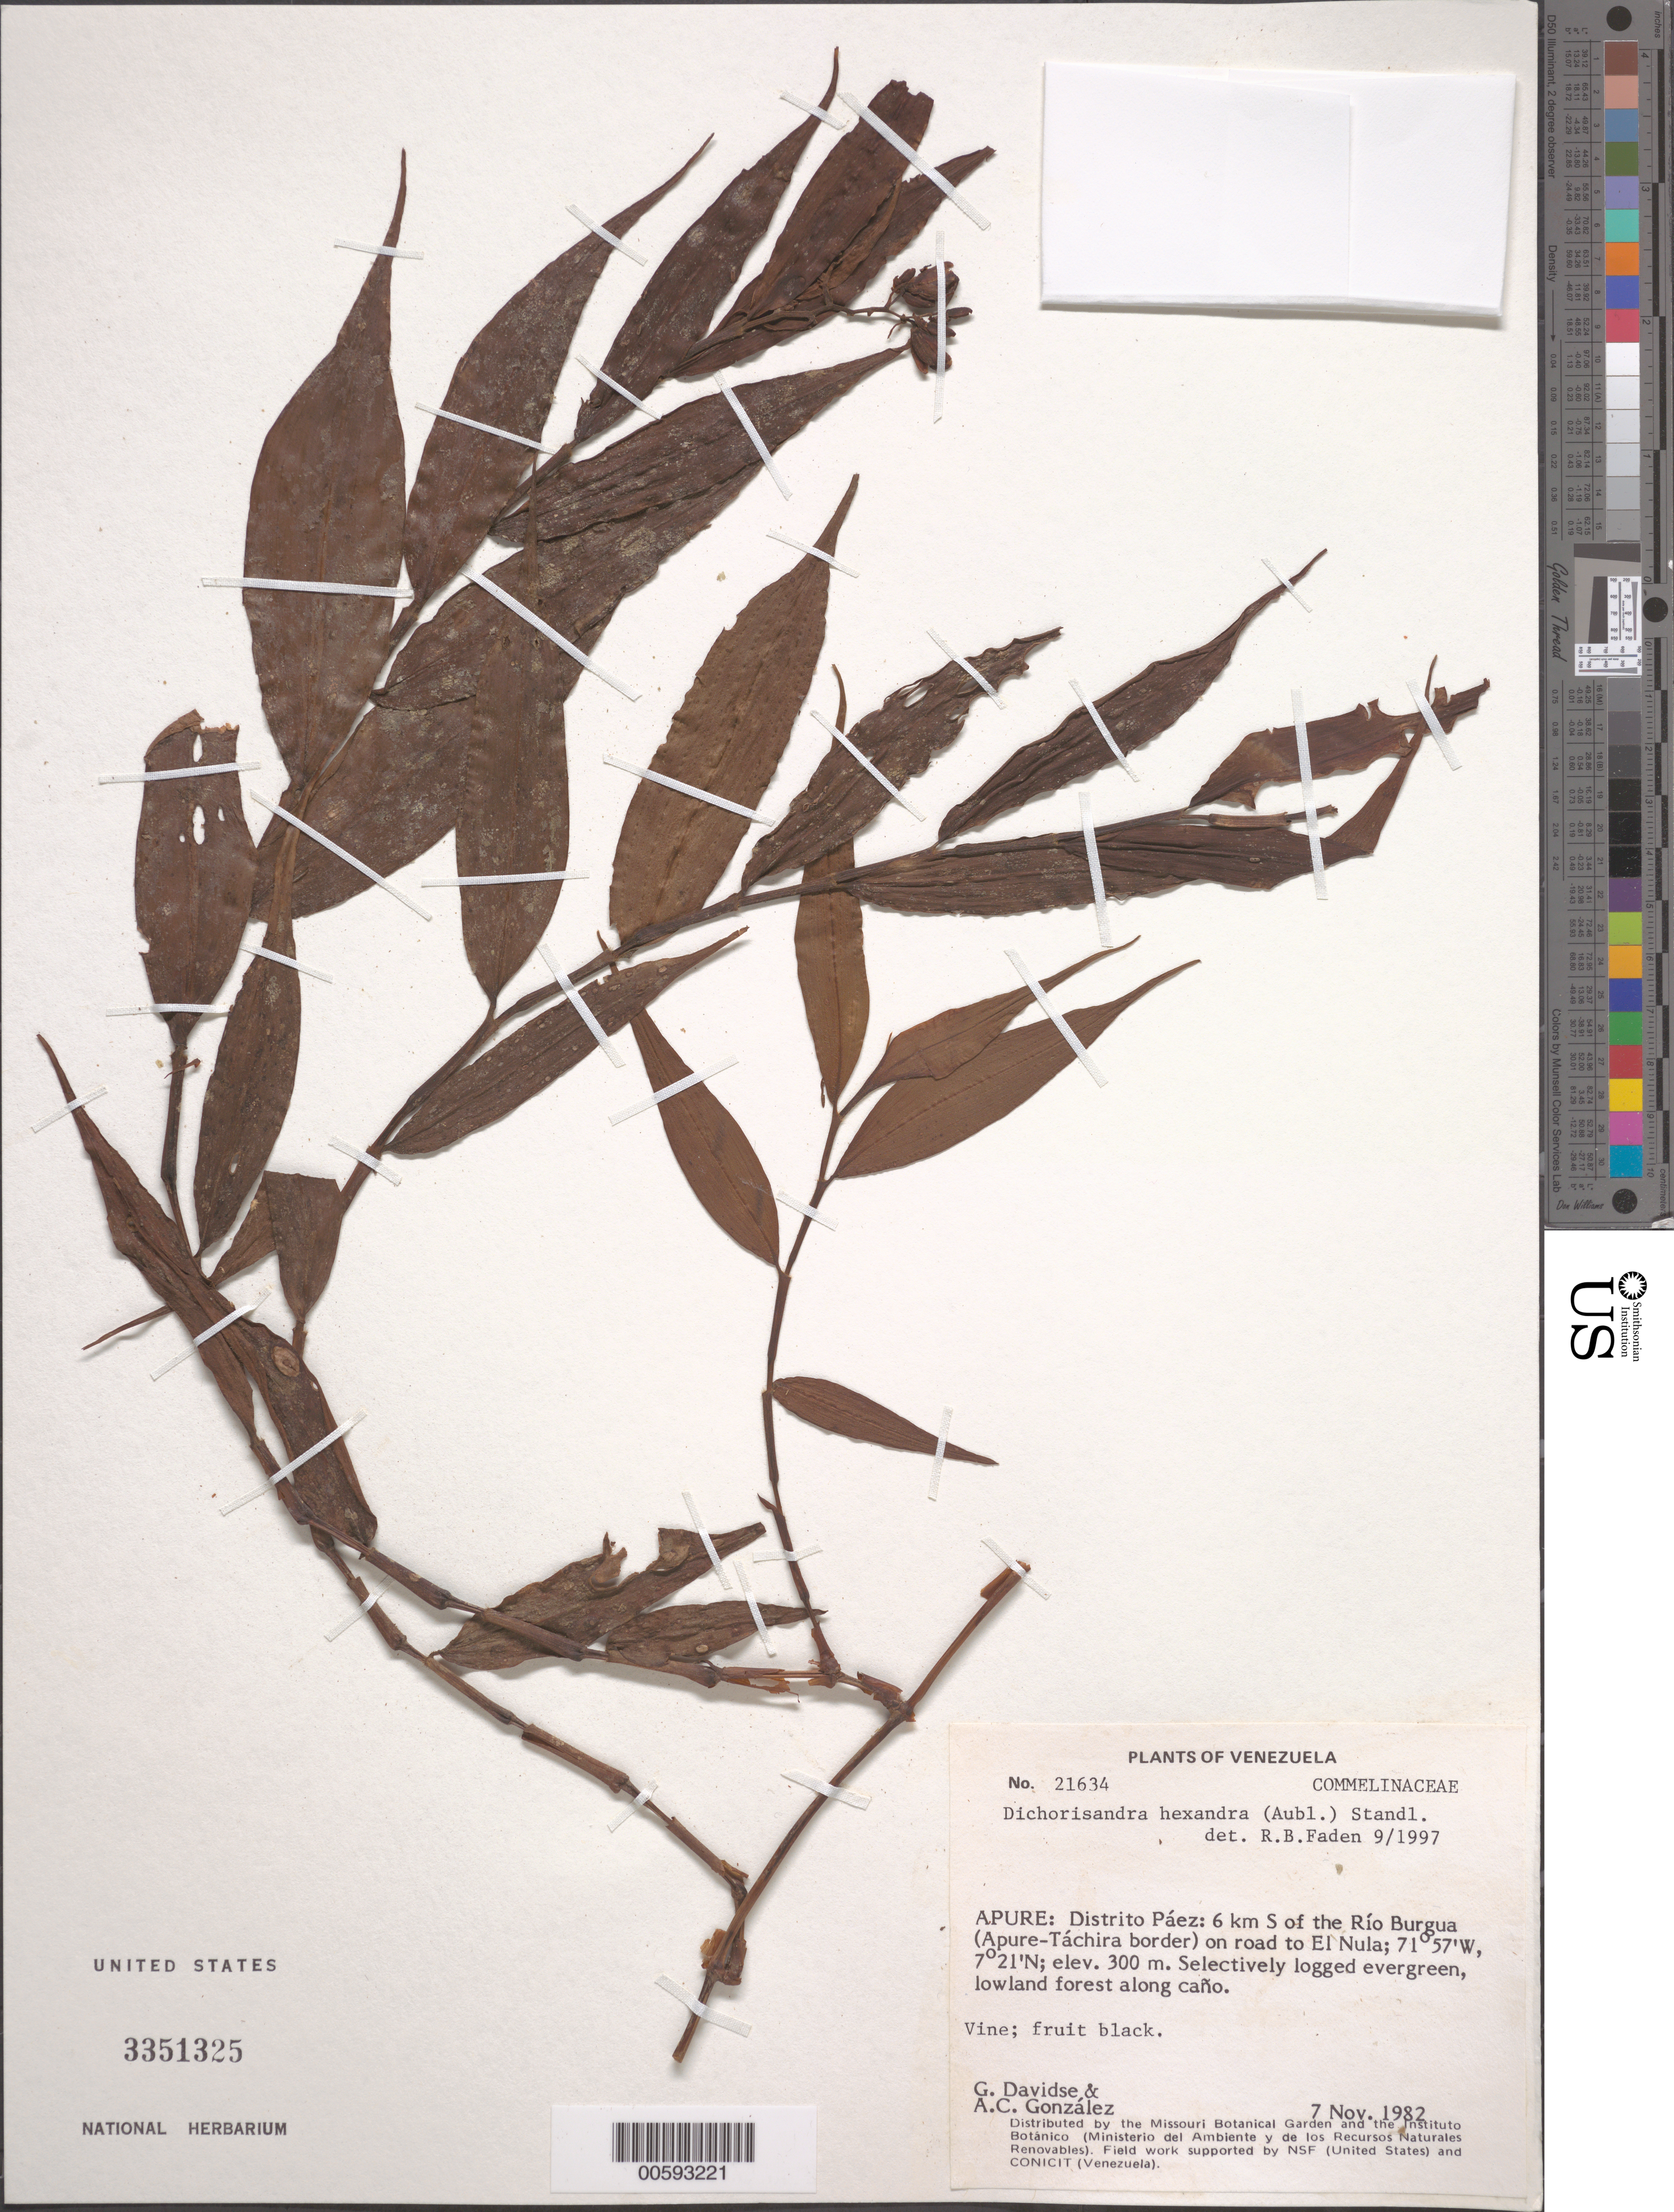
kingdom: Plantae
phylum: Tracheophyta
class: Liliopsida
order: Commelinales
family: Commelinaceae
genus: Dichorisandra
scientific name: Dichorisandra hexandra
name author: (Aubl.) Standl.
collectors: G. Davidse & A. C. González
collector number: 21634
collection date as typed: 07 Nov 1982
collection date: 1982-11-07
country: Venezuela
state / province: Apure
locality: Dist. paez, s of the rio burgua, road to el nula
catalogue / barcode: US 3351325